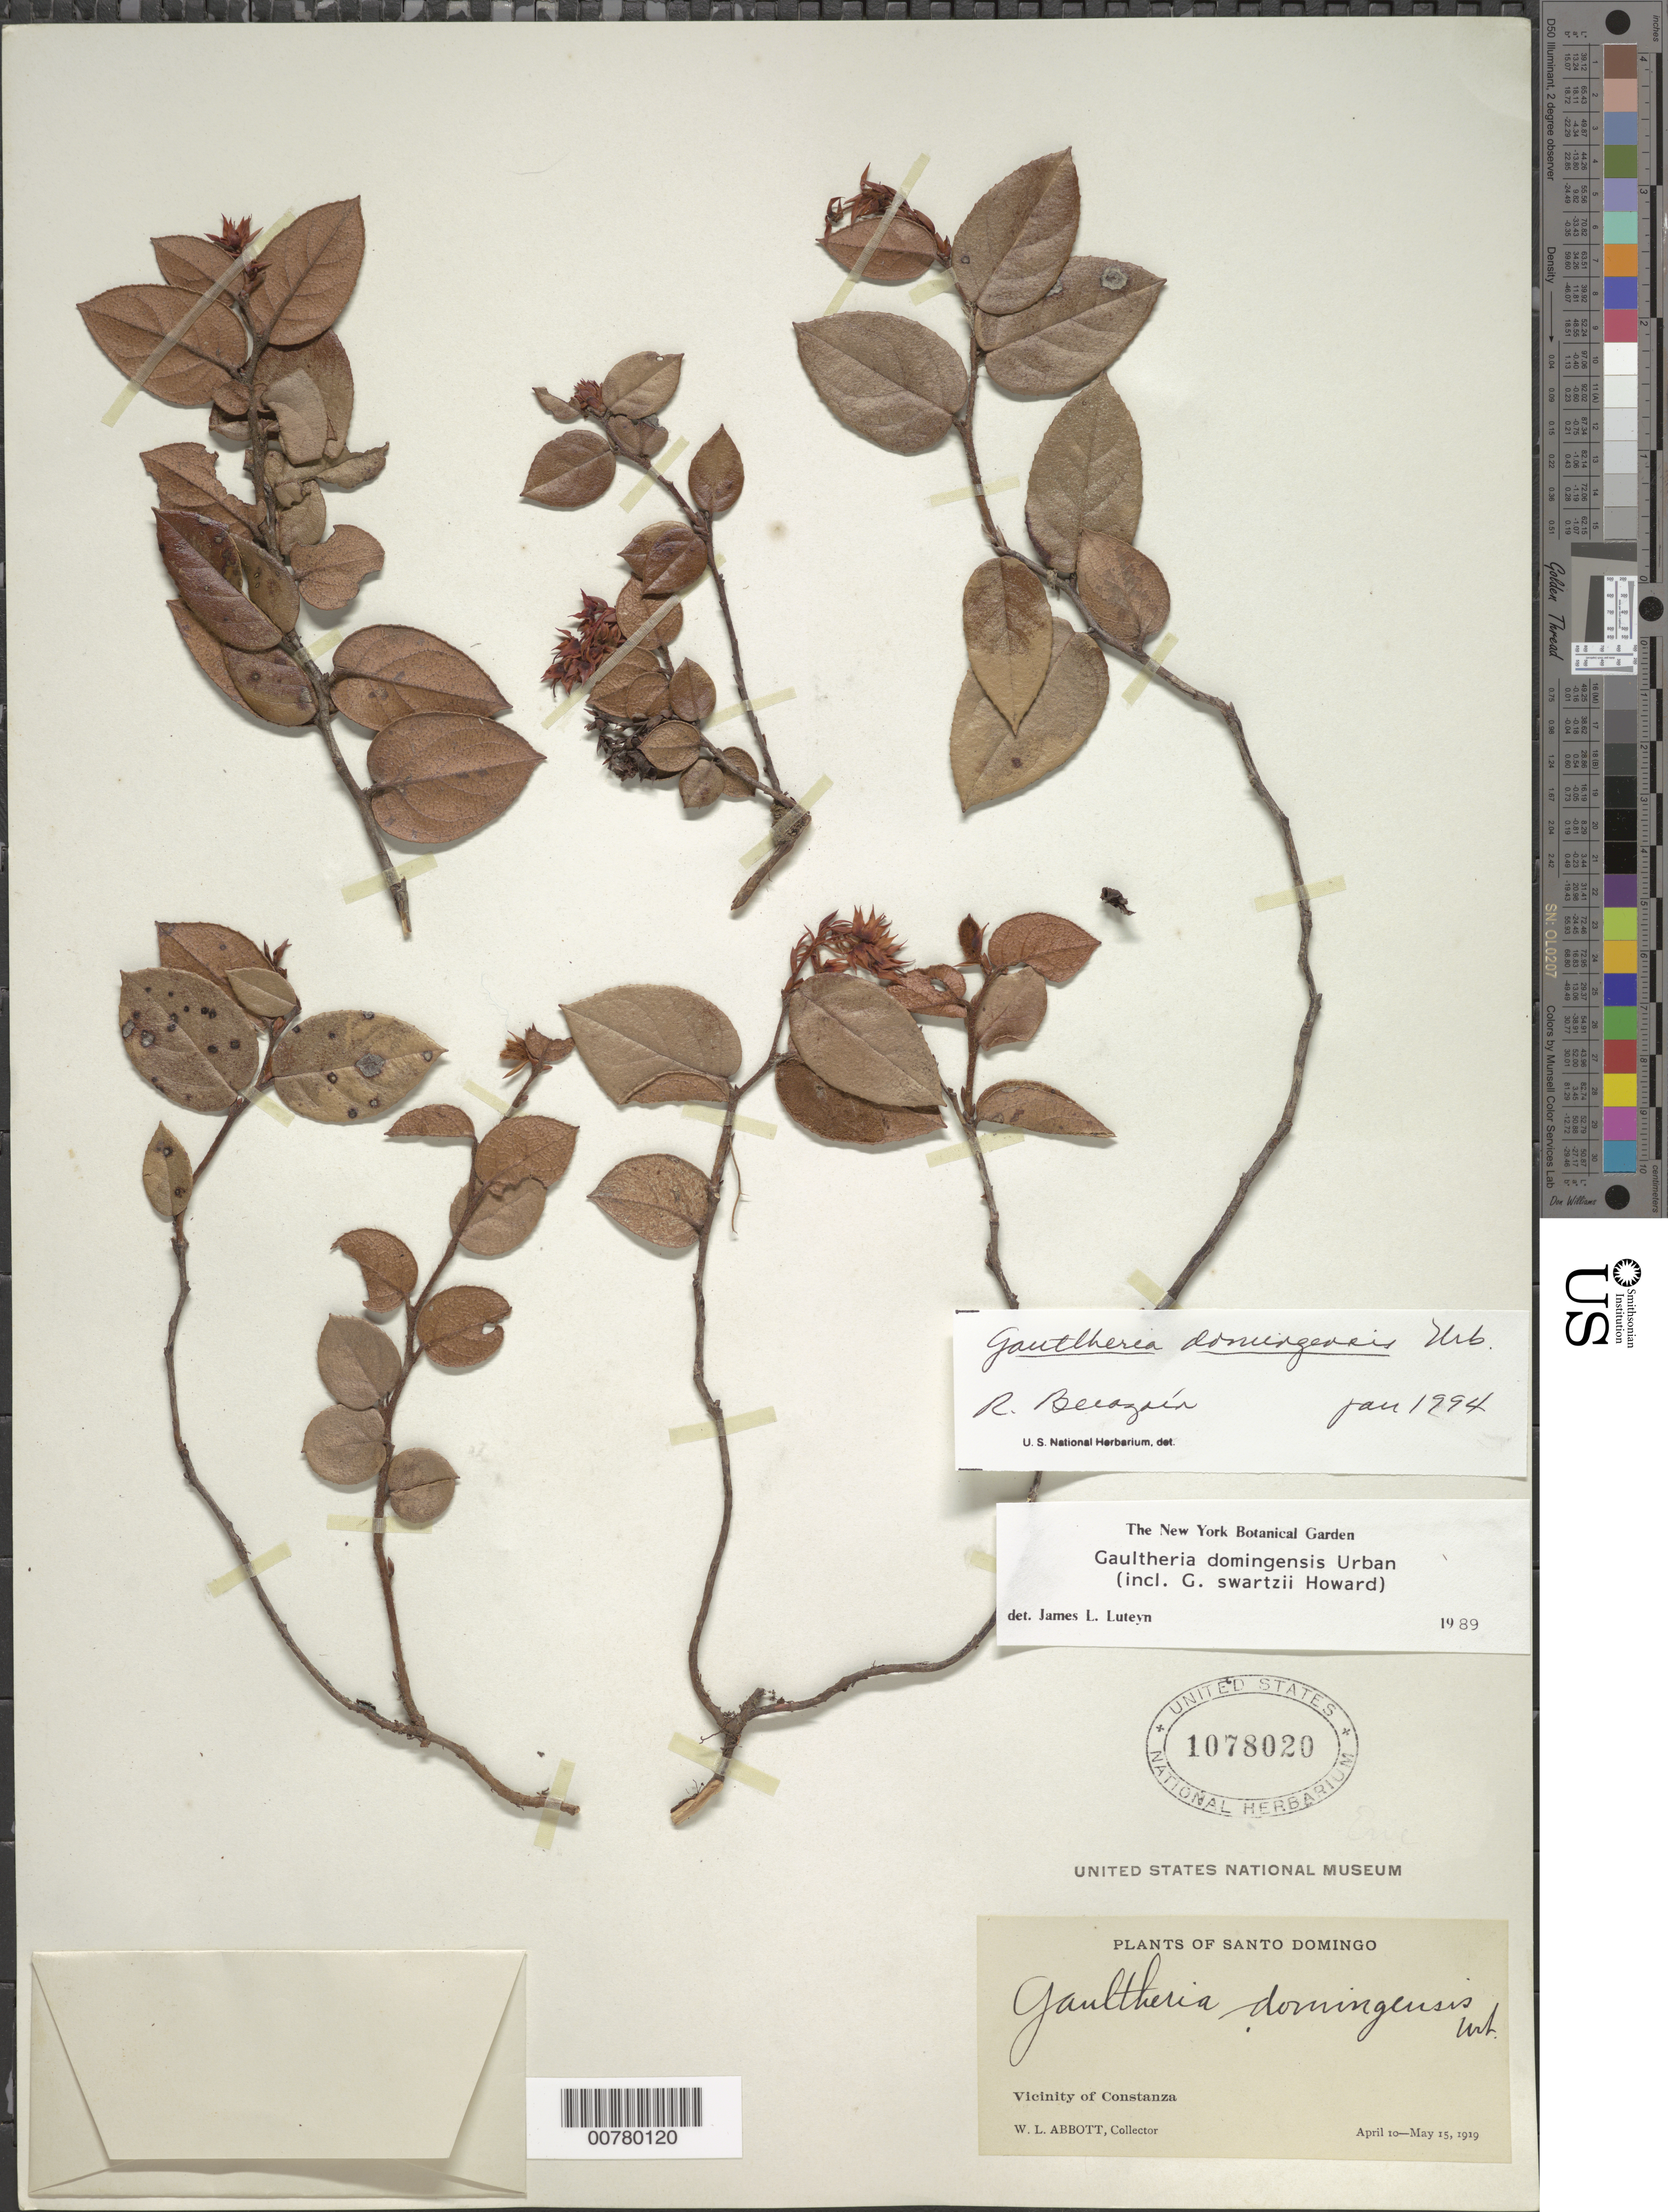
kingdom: Plantae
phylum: Tracheophyta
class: Magnoliopsida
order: Ericales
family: Ericaceae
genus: Gaultheria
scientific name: Gaultheria domingensis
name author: Urb.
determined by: Berozain, R.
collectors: W. L. Abbott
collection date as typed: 10 Apr 1919 to 15 May 1919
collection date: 1919-04-10/1919-05-15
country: Dominican Republic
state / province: La Vega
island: Hispaniola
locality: Vicinity of Constanza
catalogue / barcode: US 1078020